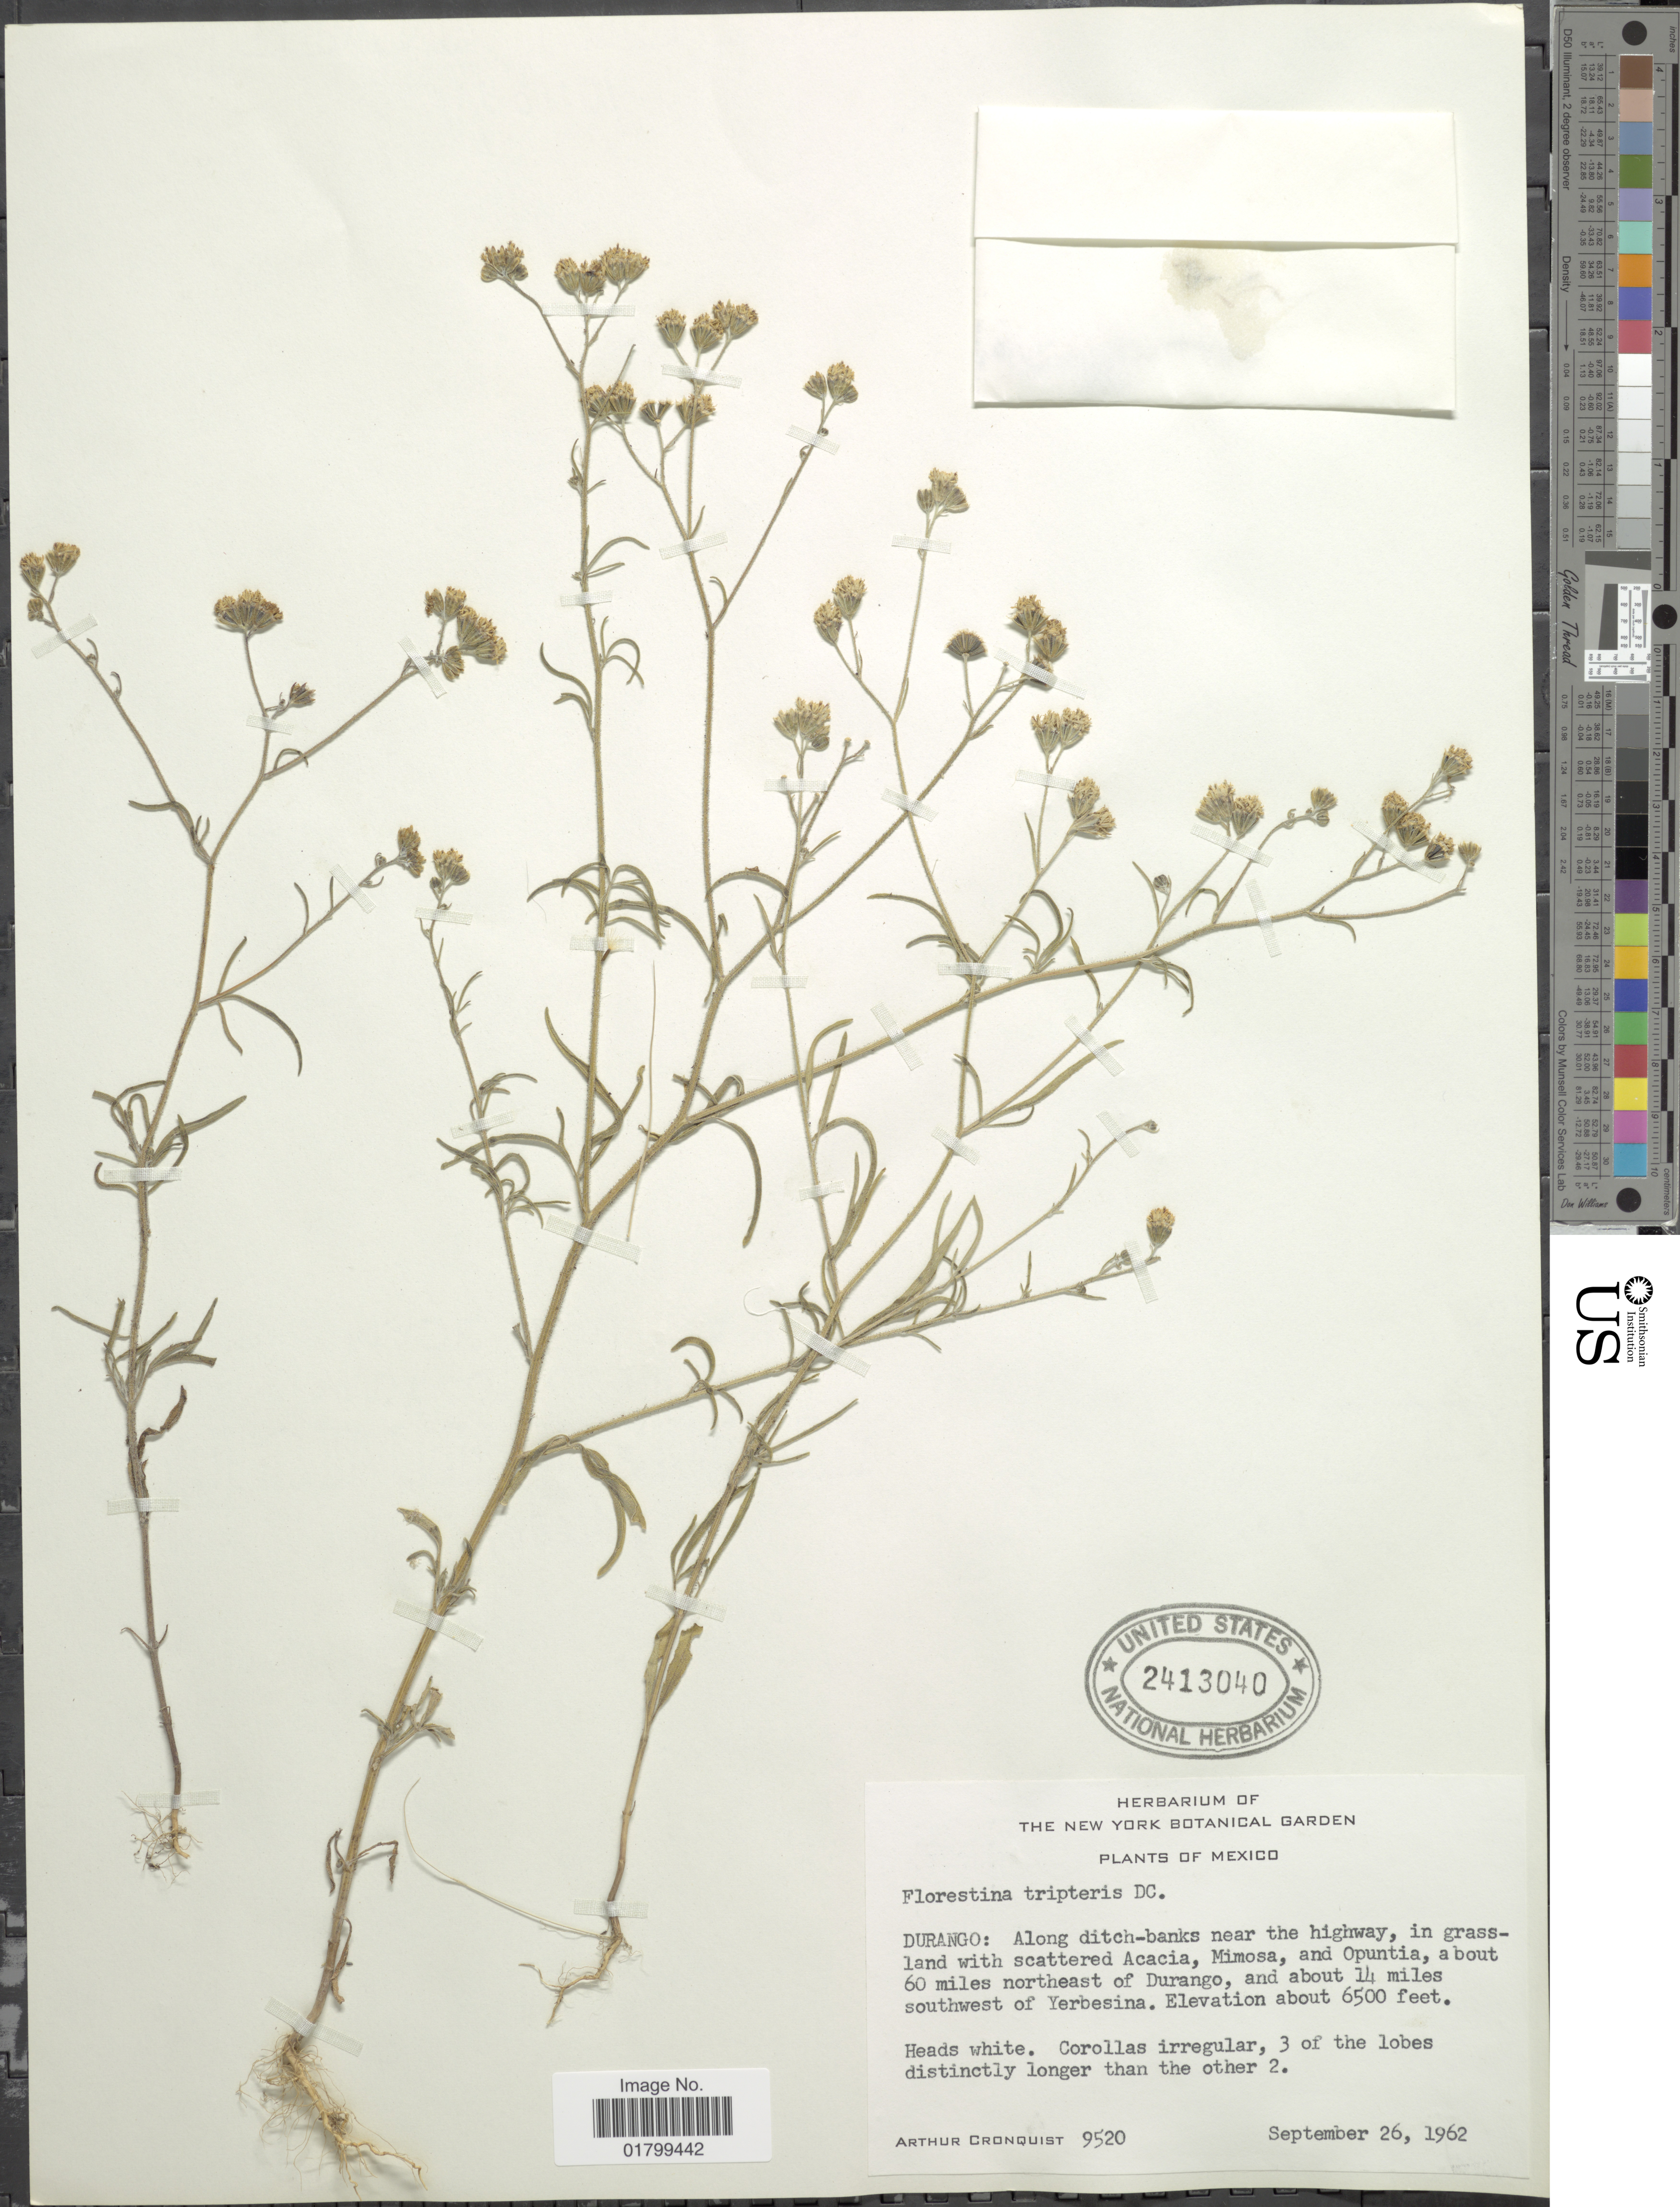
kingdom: Plantae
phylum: Tracheophyta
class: Magnoliopsida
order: Asterales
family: Asteraceae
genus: Florestina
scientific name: Florestina tripteris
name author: DC.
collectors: A. J. Cronquist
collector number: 9520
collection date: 1962-09-26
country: Mexico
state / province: Durango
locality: About 60 miles northeast of Durango, and about 14 miles southwest of Yerbesina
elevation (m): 1981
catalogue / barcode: US 2413040